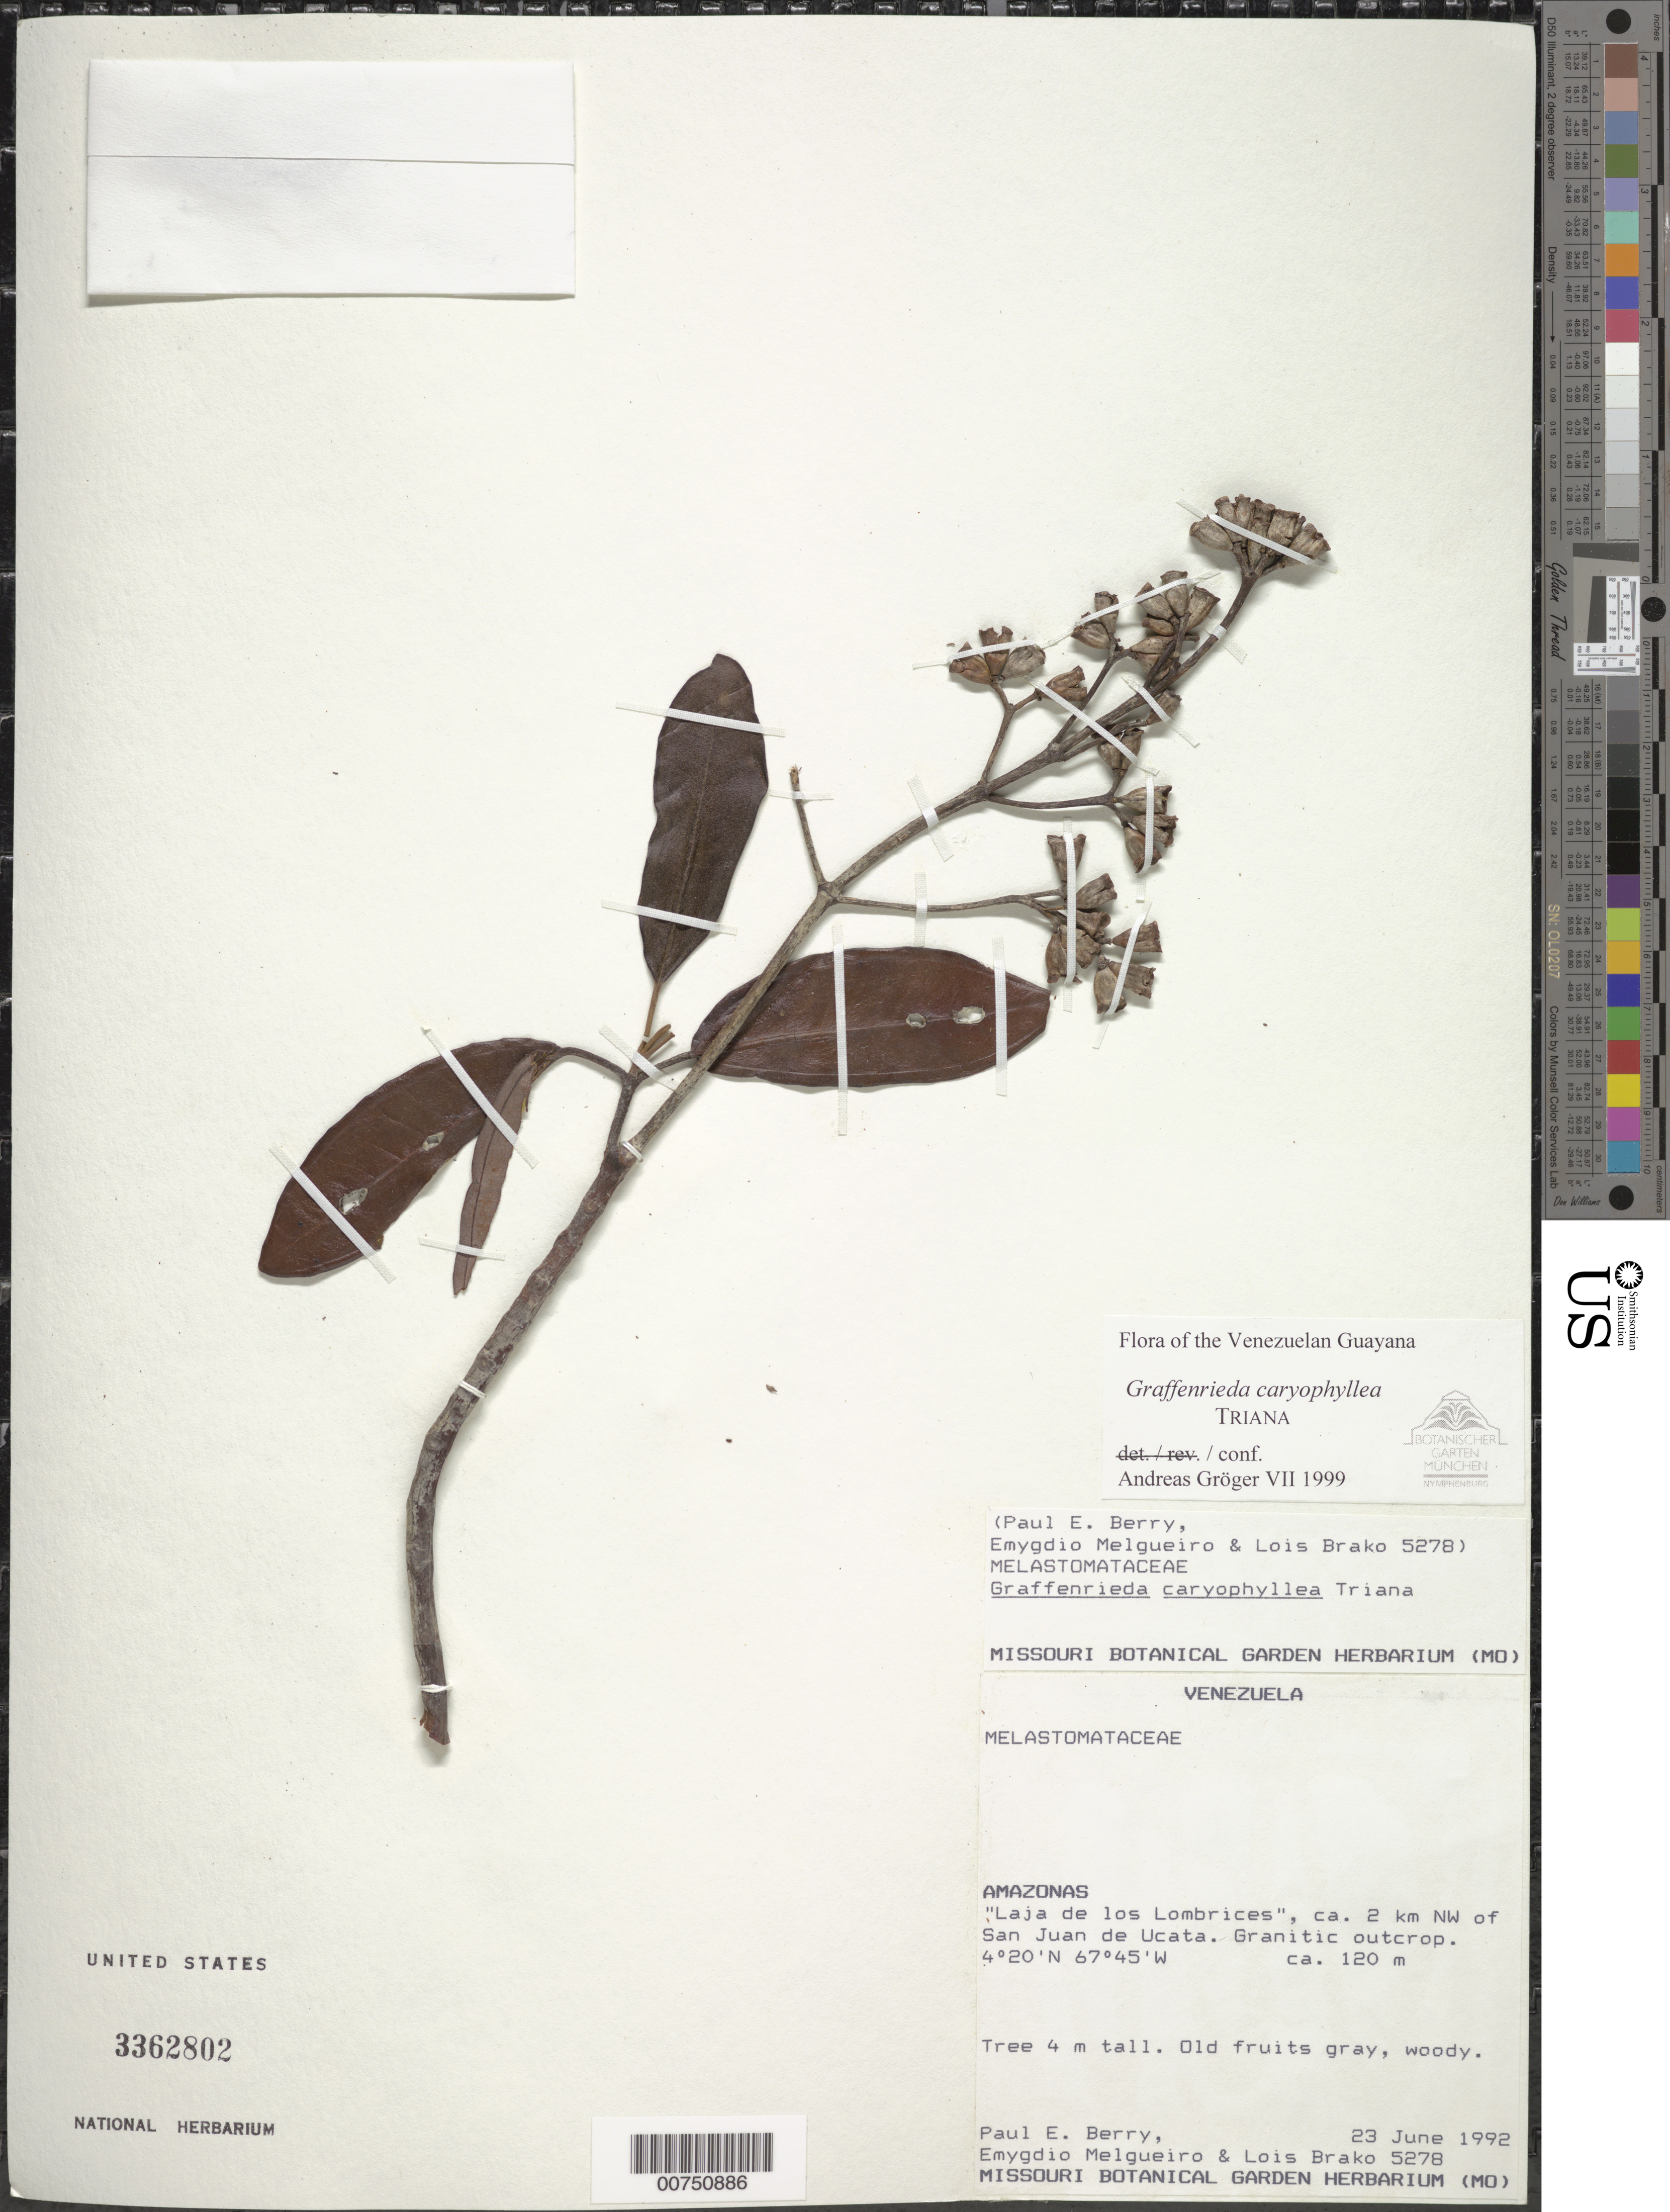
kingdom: Plantae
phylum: Tracheophyta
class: Magnoliopsida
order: Myrtales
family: Melastomataceae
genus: Graffenrieda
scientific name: Graffenrieda caryophyllea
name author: Triana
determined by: Gröger, A.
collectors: P. E. Berry, E. Melgueiro & L. Brako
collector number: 5278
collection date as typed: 23-Jun-92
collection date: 1992-06-23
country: Venezuela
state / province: Amazonas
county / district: Atures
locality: Laja de los Lambrices, 2 km NW of San Juan de Ucata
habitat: Granitic outcrop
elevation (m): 120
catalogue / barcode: US 3362802